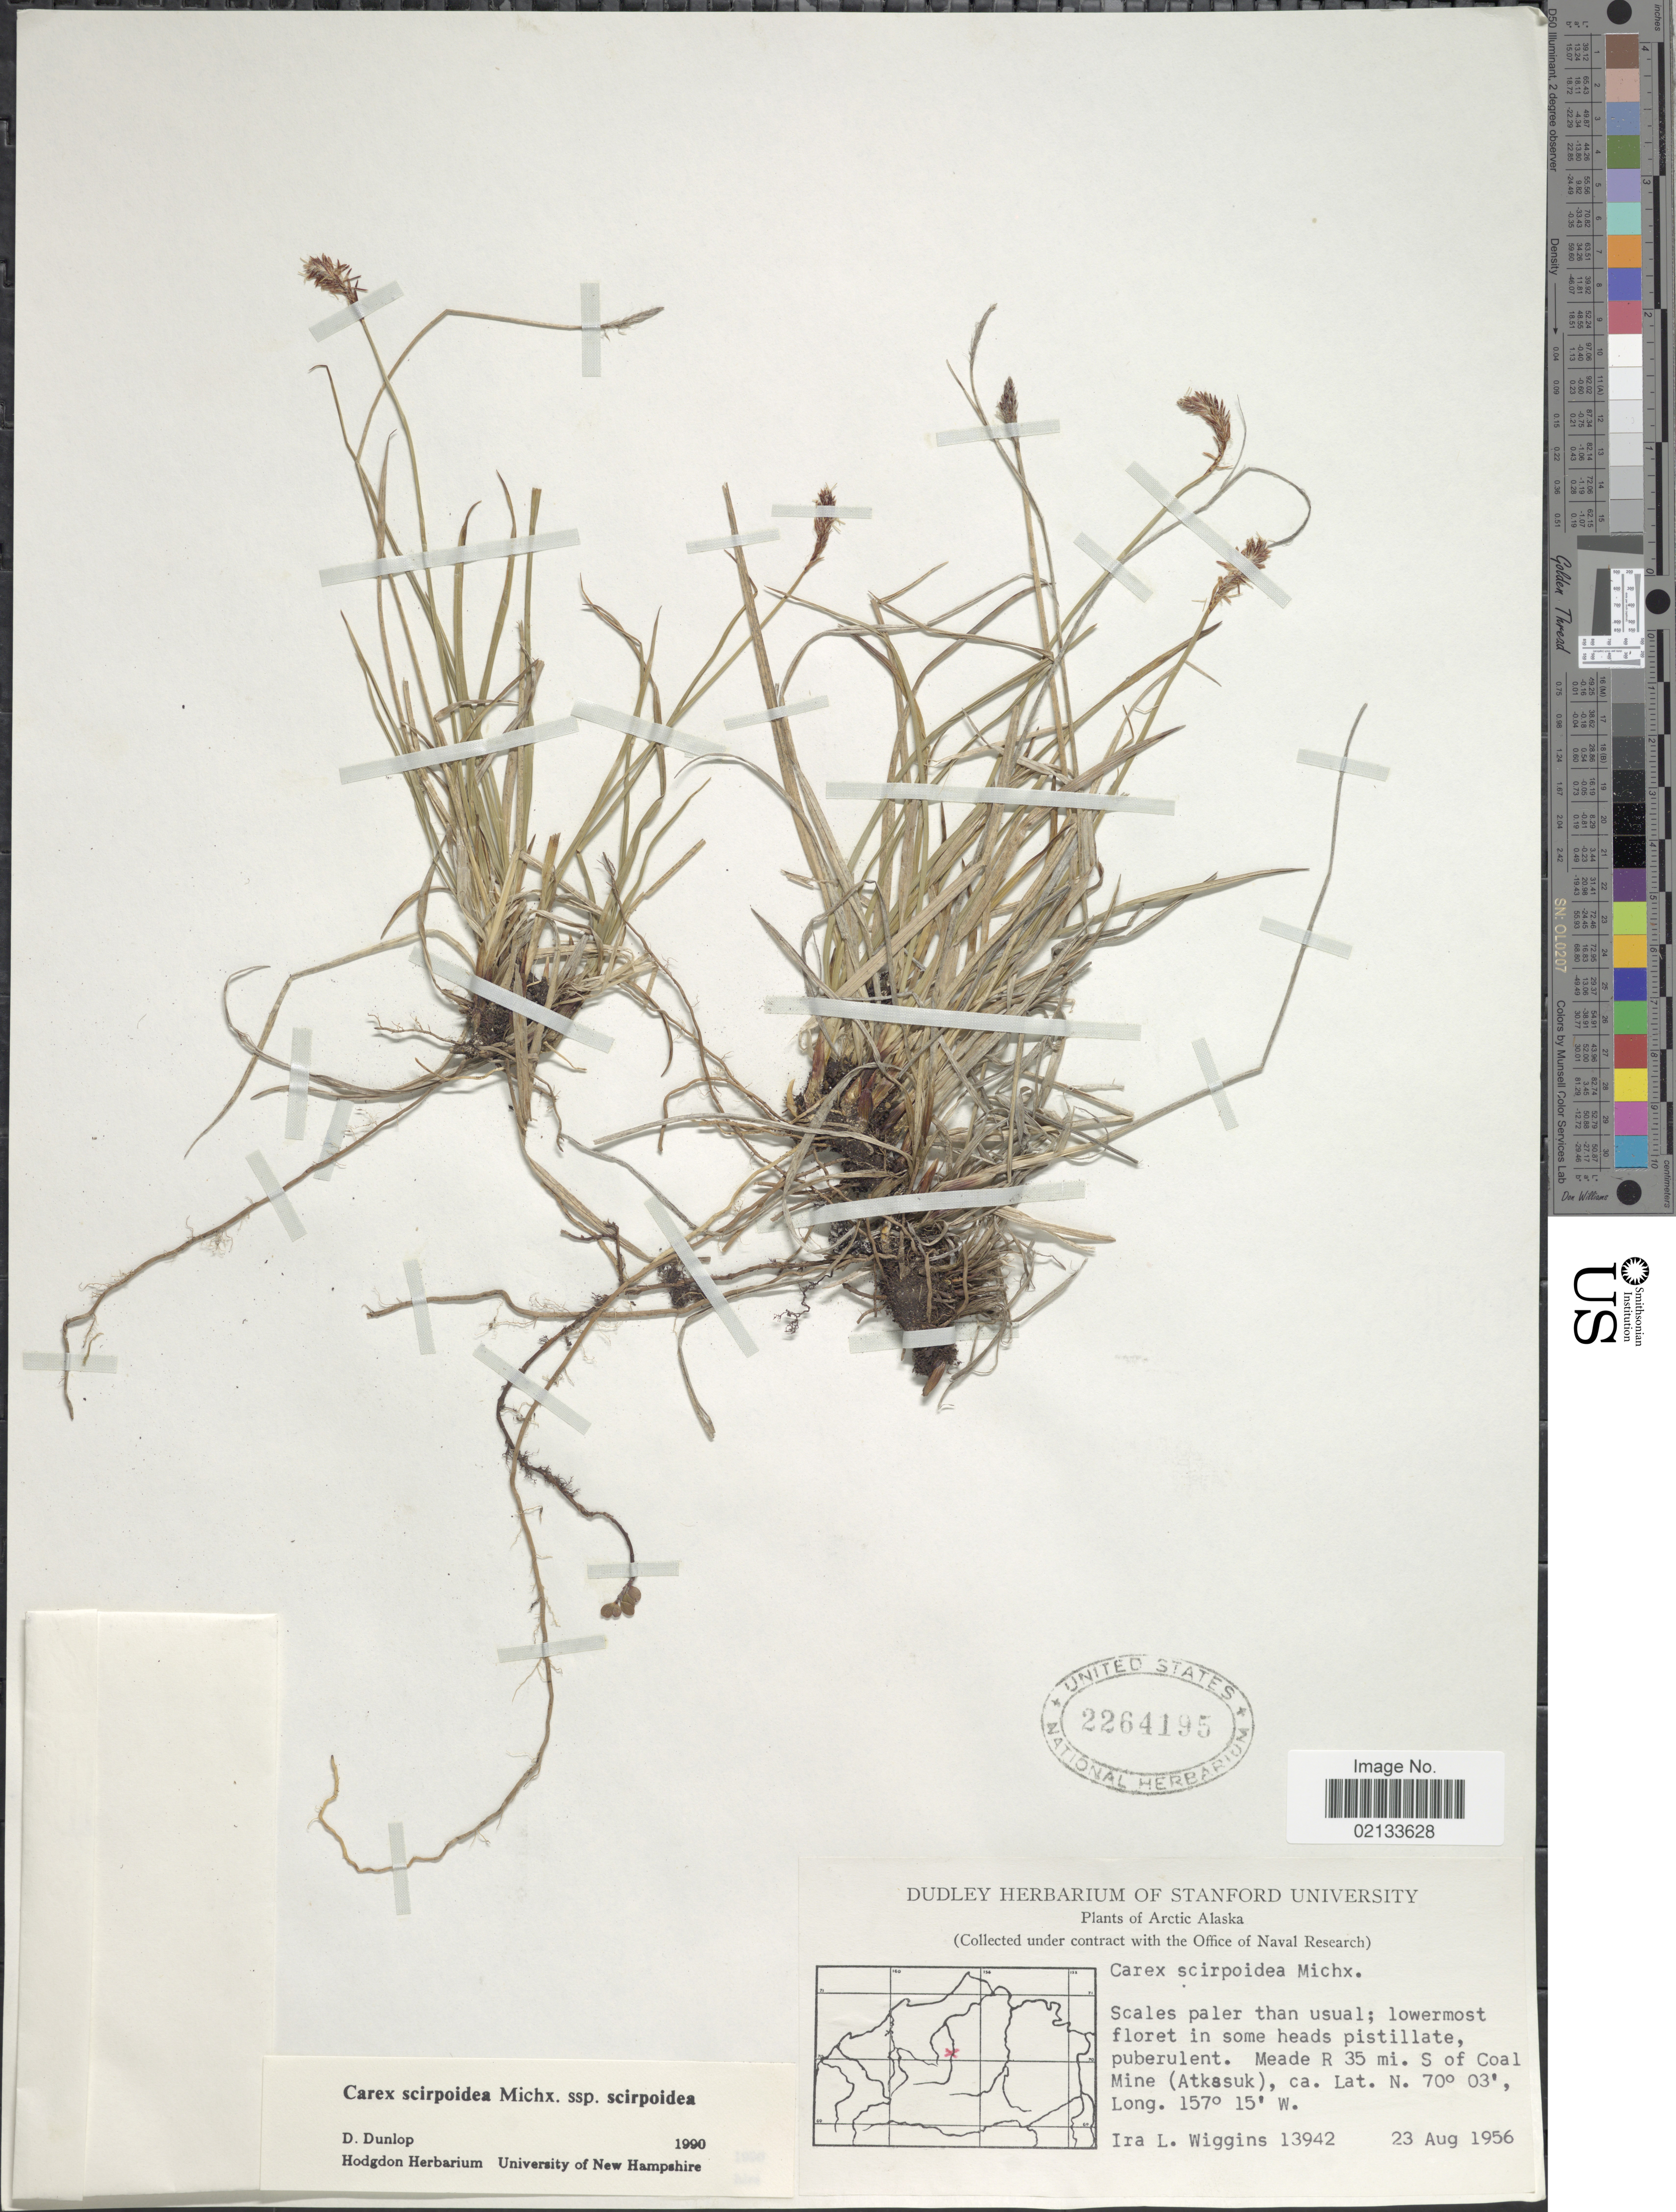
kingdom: Plantae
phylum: Tracheophyta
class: Liliopsida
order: Poales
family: Cyperaceae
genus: Carex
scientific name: Carex scirpoidea subsp. scirpoidea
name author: Michx.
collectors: I. L. Wiggins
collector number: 13942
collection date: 1956-08-23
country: United States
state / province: Alaska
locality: Arctic Alaska, Meade R 35 mi S of Coal Mine (Atkasuk)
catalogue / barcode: US 2264195